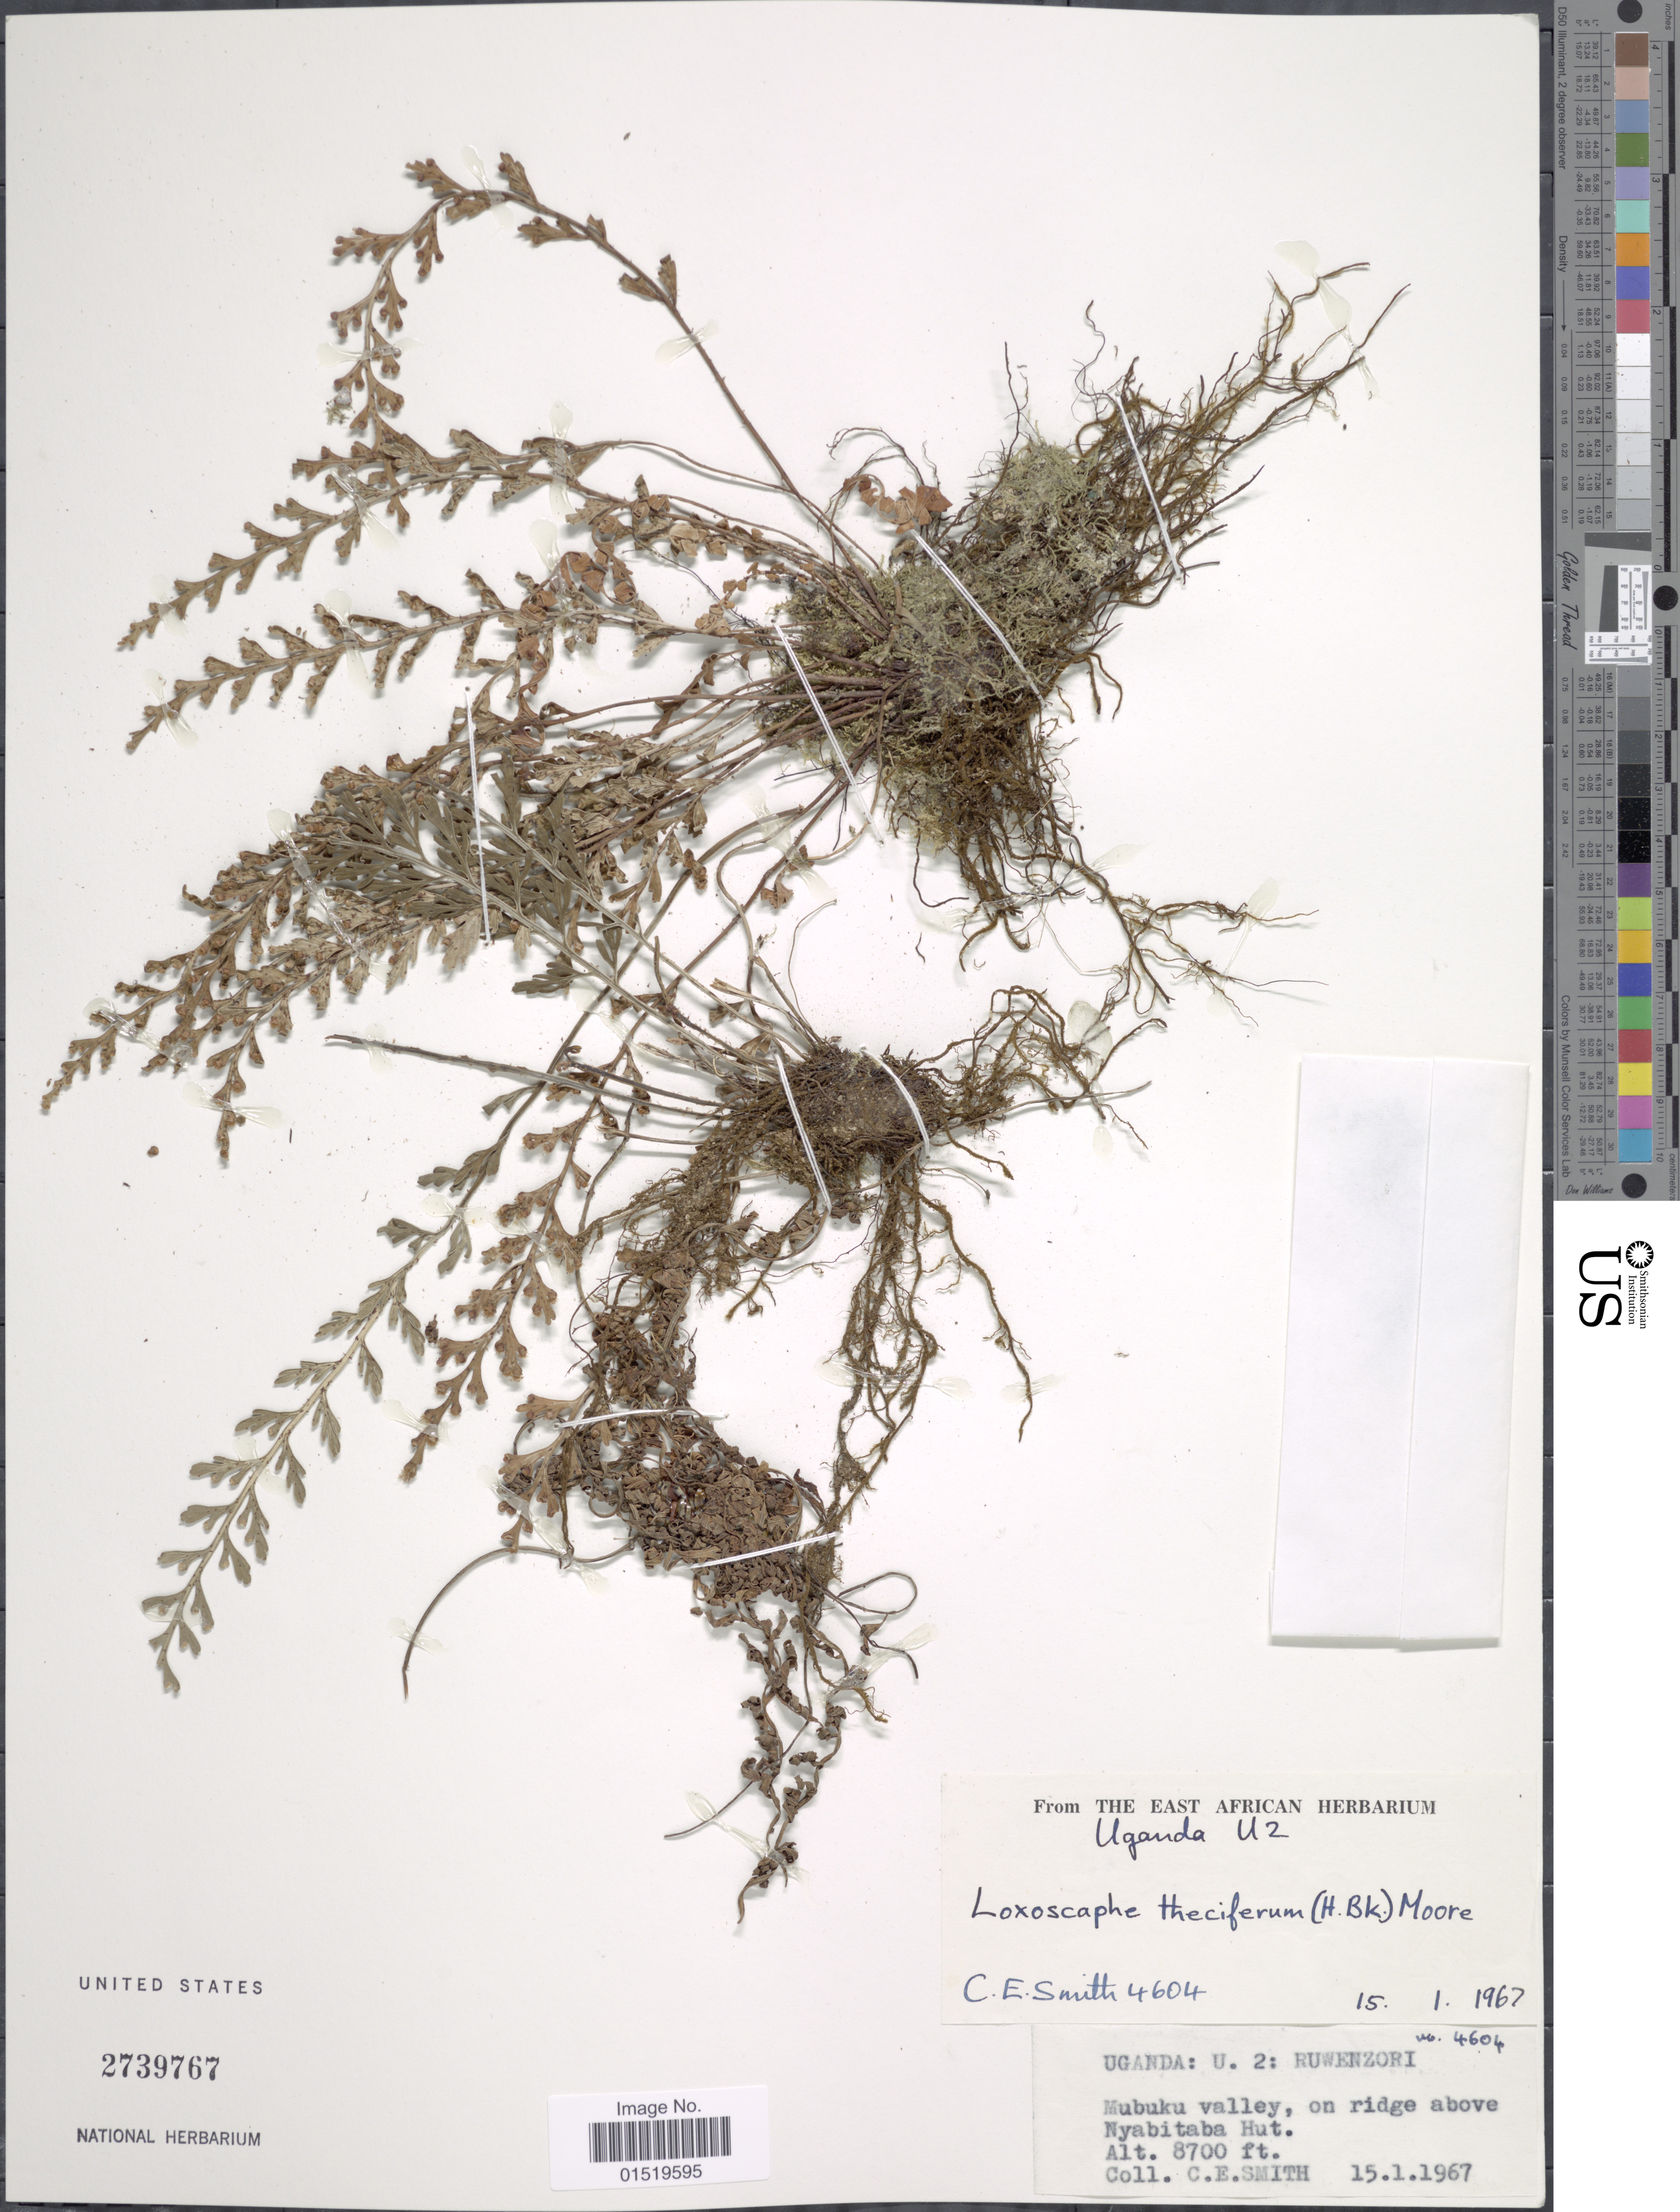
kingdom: Plantae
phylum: Tracheophyta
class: Polypodiopsida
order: Polypodiales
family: Aspleniaceae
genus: Asplenium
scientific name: Asplenium theciferum var. concinnum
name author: (Schrad.) Schelpe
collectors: C. E. Smith Jr.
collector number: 4604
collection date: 1967-01-15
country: Uganda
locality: U. 2: Ruwenzori, Mubuku valley, on ridge above Nyabitaba Hut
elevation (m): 2652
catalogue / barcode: US 2739767